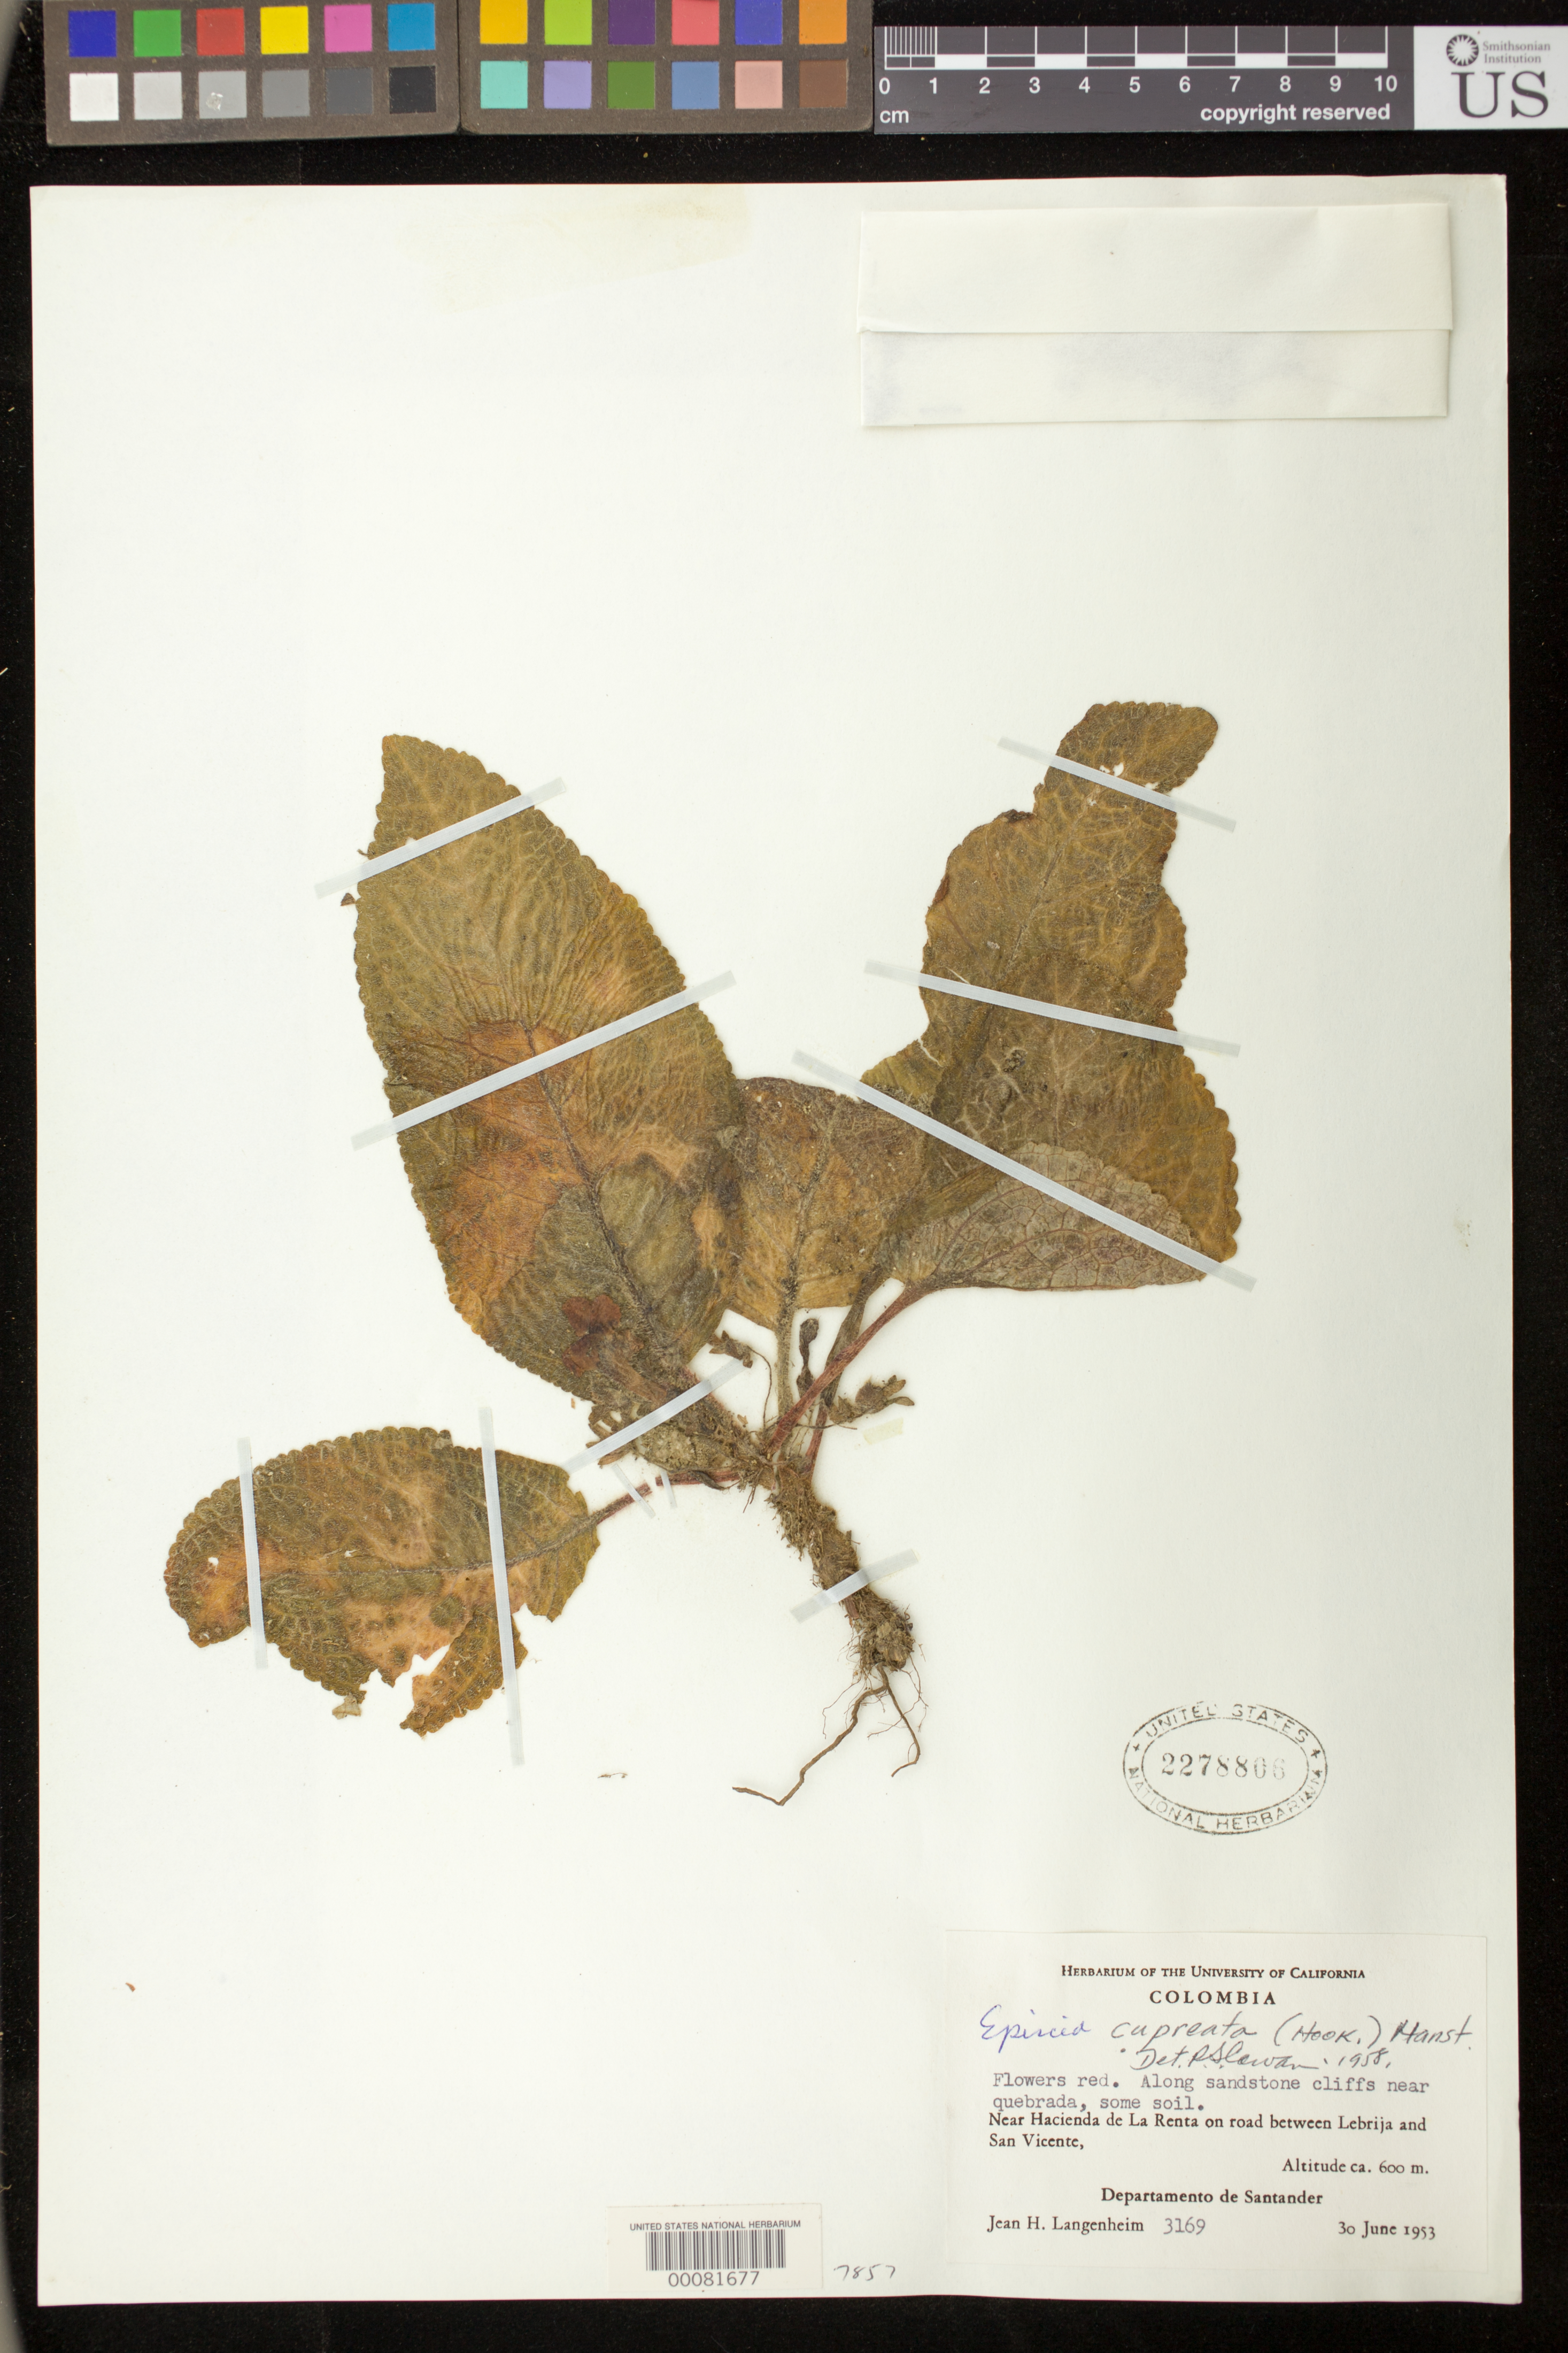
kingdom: Plantae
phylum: Tracheophyta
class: Magnoliopsida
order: Lamiales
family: Gesneriaceae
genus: Episcia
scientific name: Episcia cupreata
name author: (Hook.) Hanst.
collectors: J. H. Langenheim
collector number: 3169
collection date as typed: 30 Jun 1953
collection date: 1953-06-30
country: Colombia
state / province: Santander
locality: Near Hacienda de la Renta on road between Lebrija & San Vicente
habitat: Along sandstone cliffs near quebrada, some soil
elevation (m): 600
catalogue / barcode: US 2278806